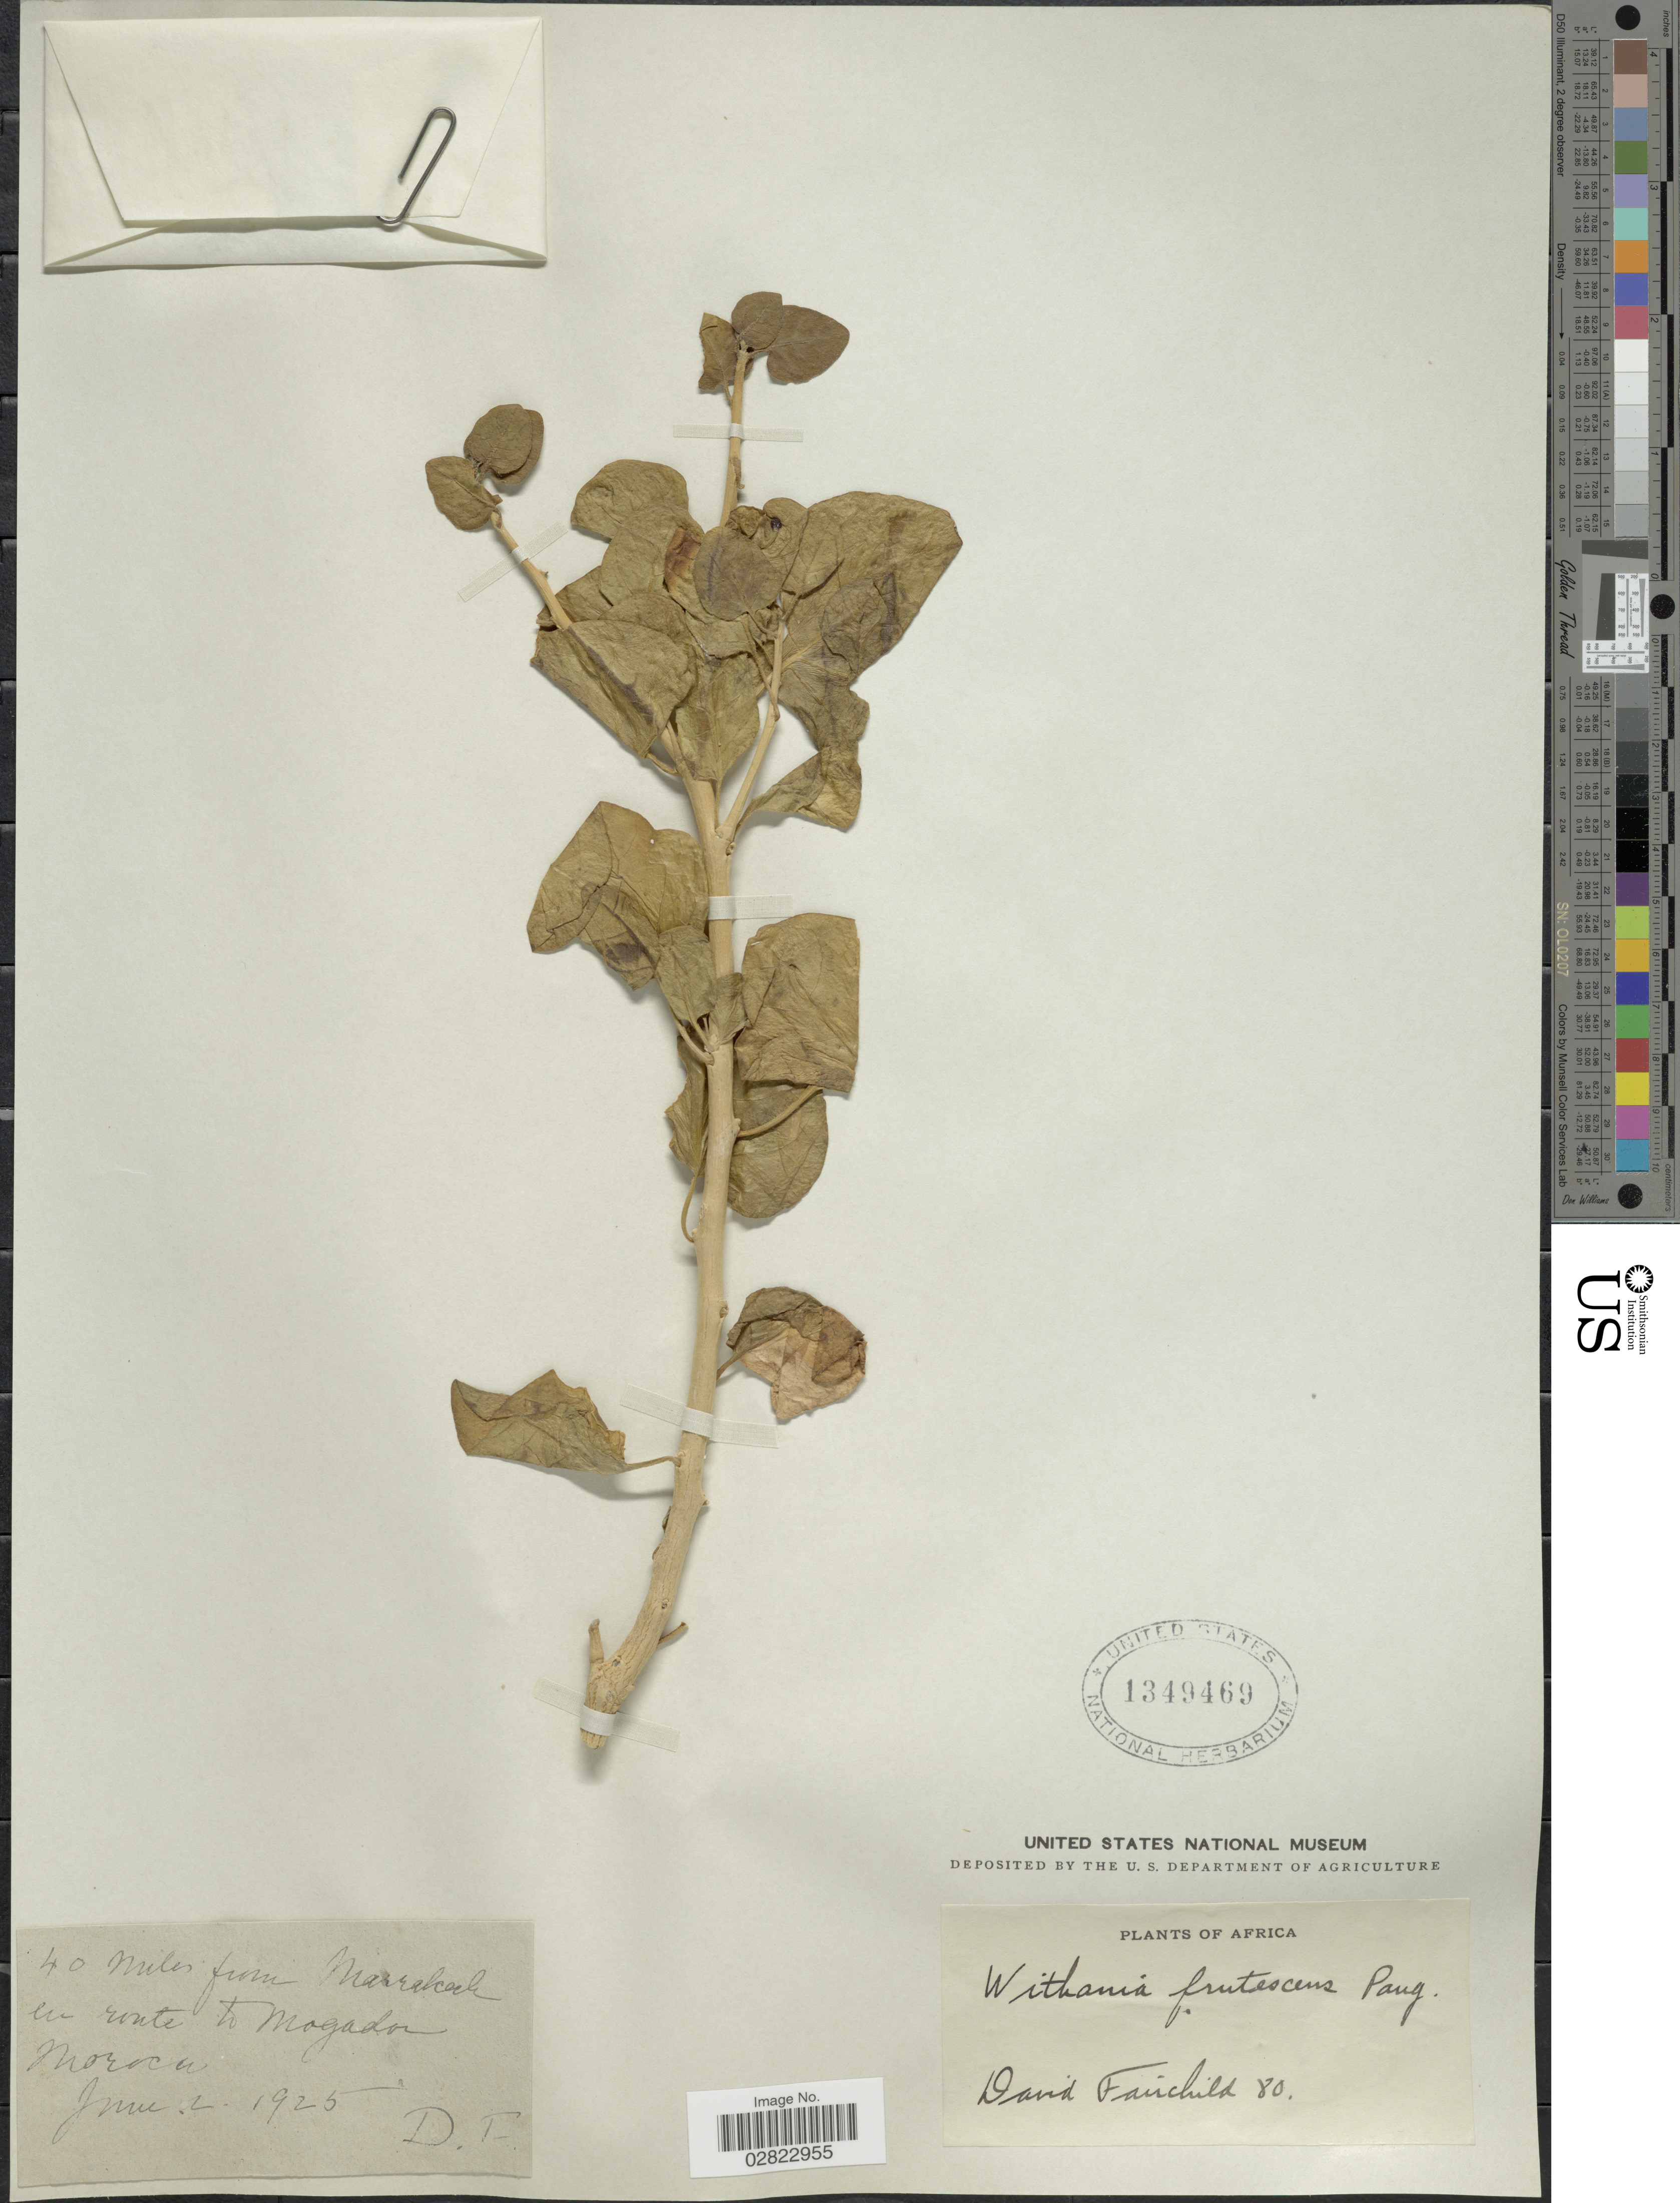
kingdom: Plantae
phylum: Tracheophyta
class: Magnoliopsida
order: Solanales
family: Solanaceae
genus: Withania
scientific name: Withania frutescens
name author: (L.) Pauquy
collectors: D. Fairchild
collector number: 80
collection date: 1925-06-02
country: Morocco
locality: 40 miles from Marrakech en route to Moroco.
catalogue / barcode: US 1349469